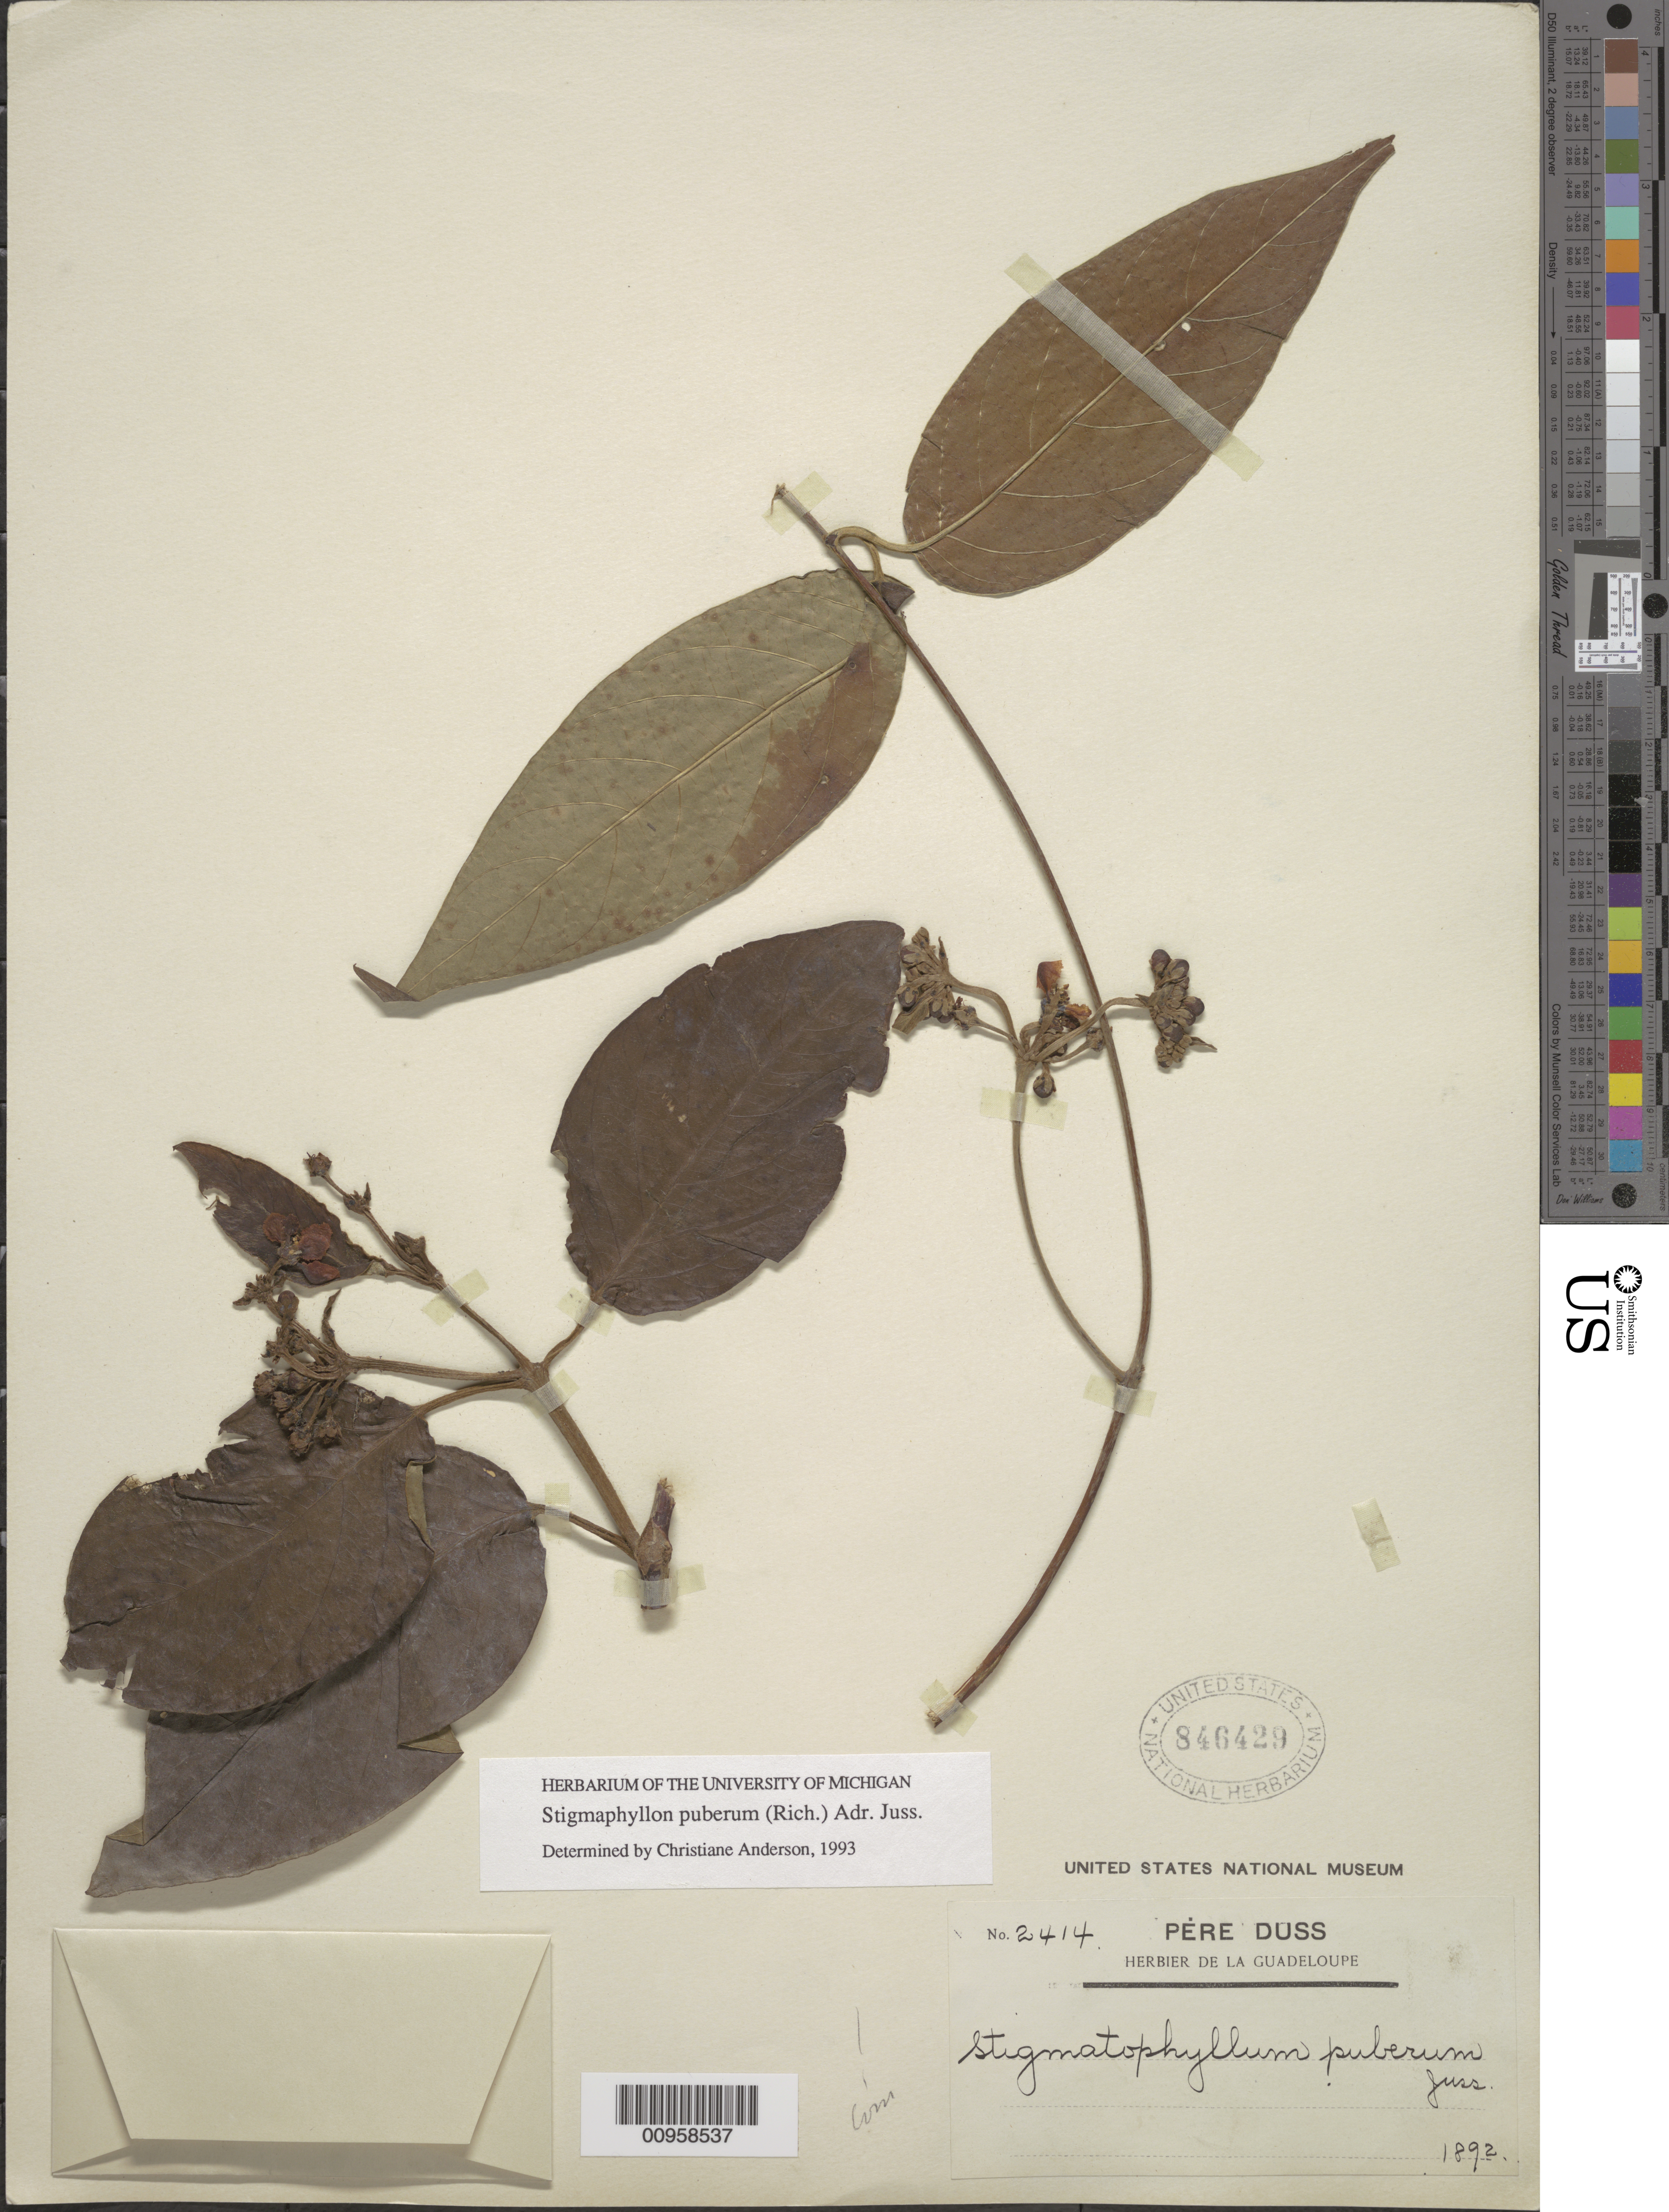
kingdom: Plantae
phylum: Tracheophyta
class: Magnoliopsida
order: Malpighiales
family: Malpighiaceae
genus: Stigmaphyllon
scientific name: Stigmaphyllon puberum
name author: (Rich.) A. Juss.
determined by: Anderson, C.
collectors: Père Duss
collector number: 2414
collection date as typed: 1892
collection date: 1892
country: Guadeloupe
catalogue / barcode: US 846429